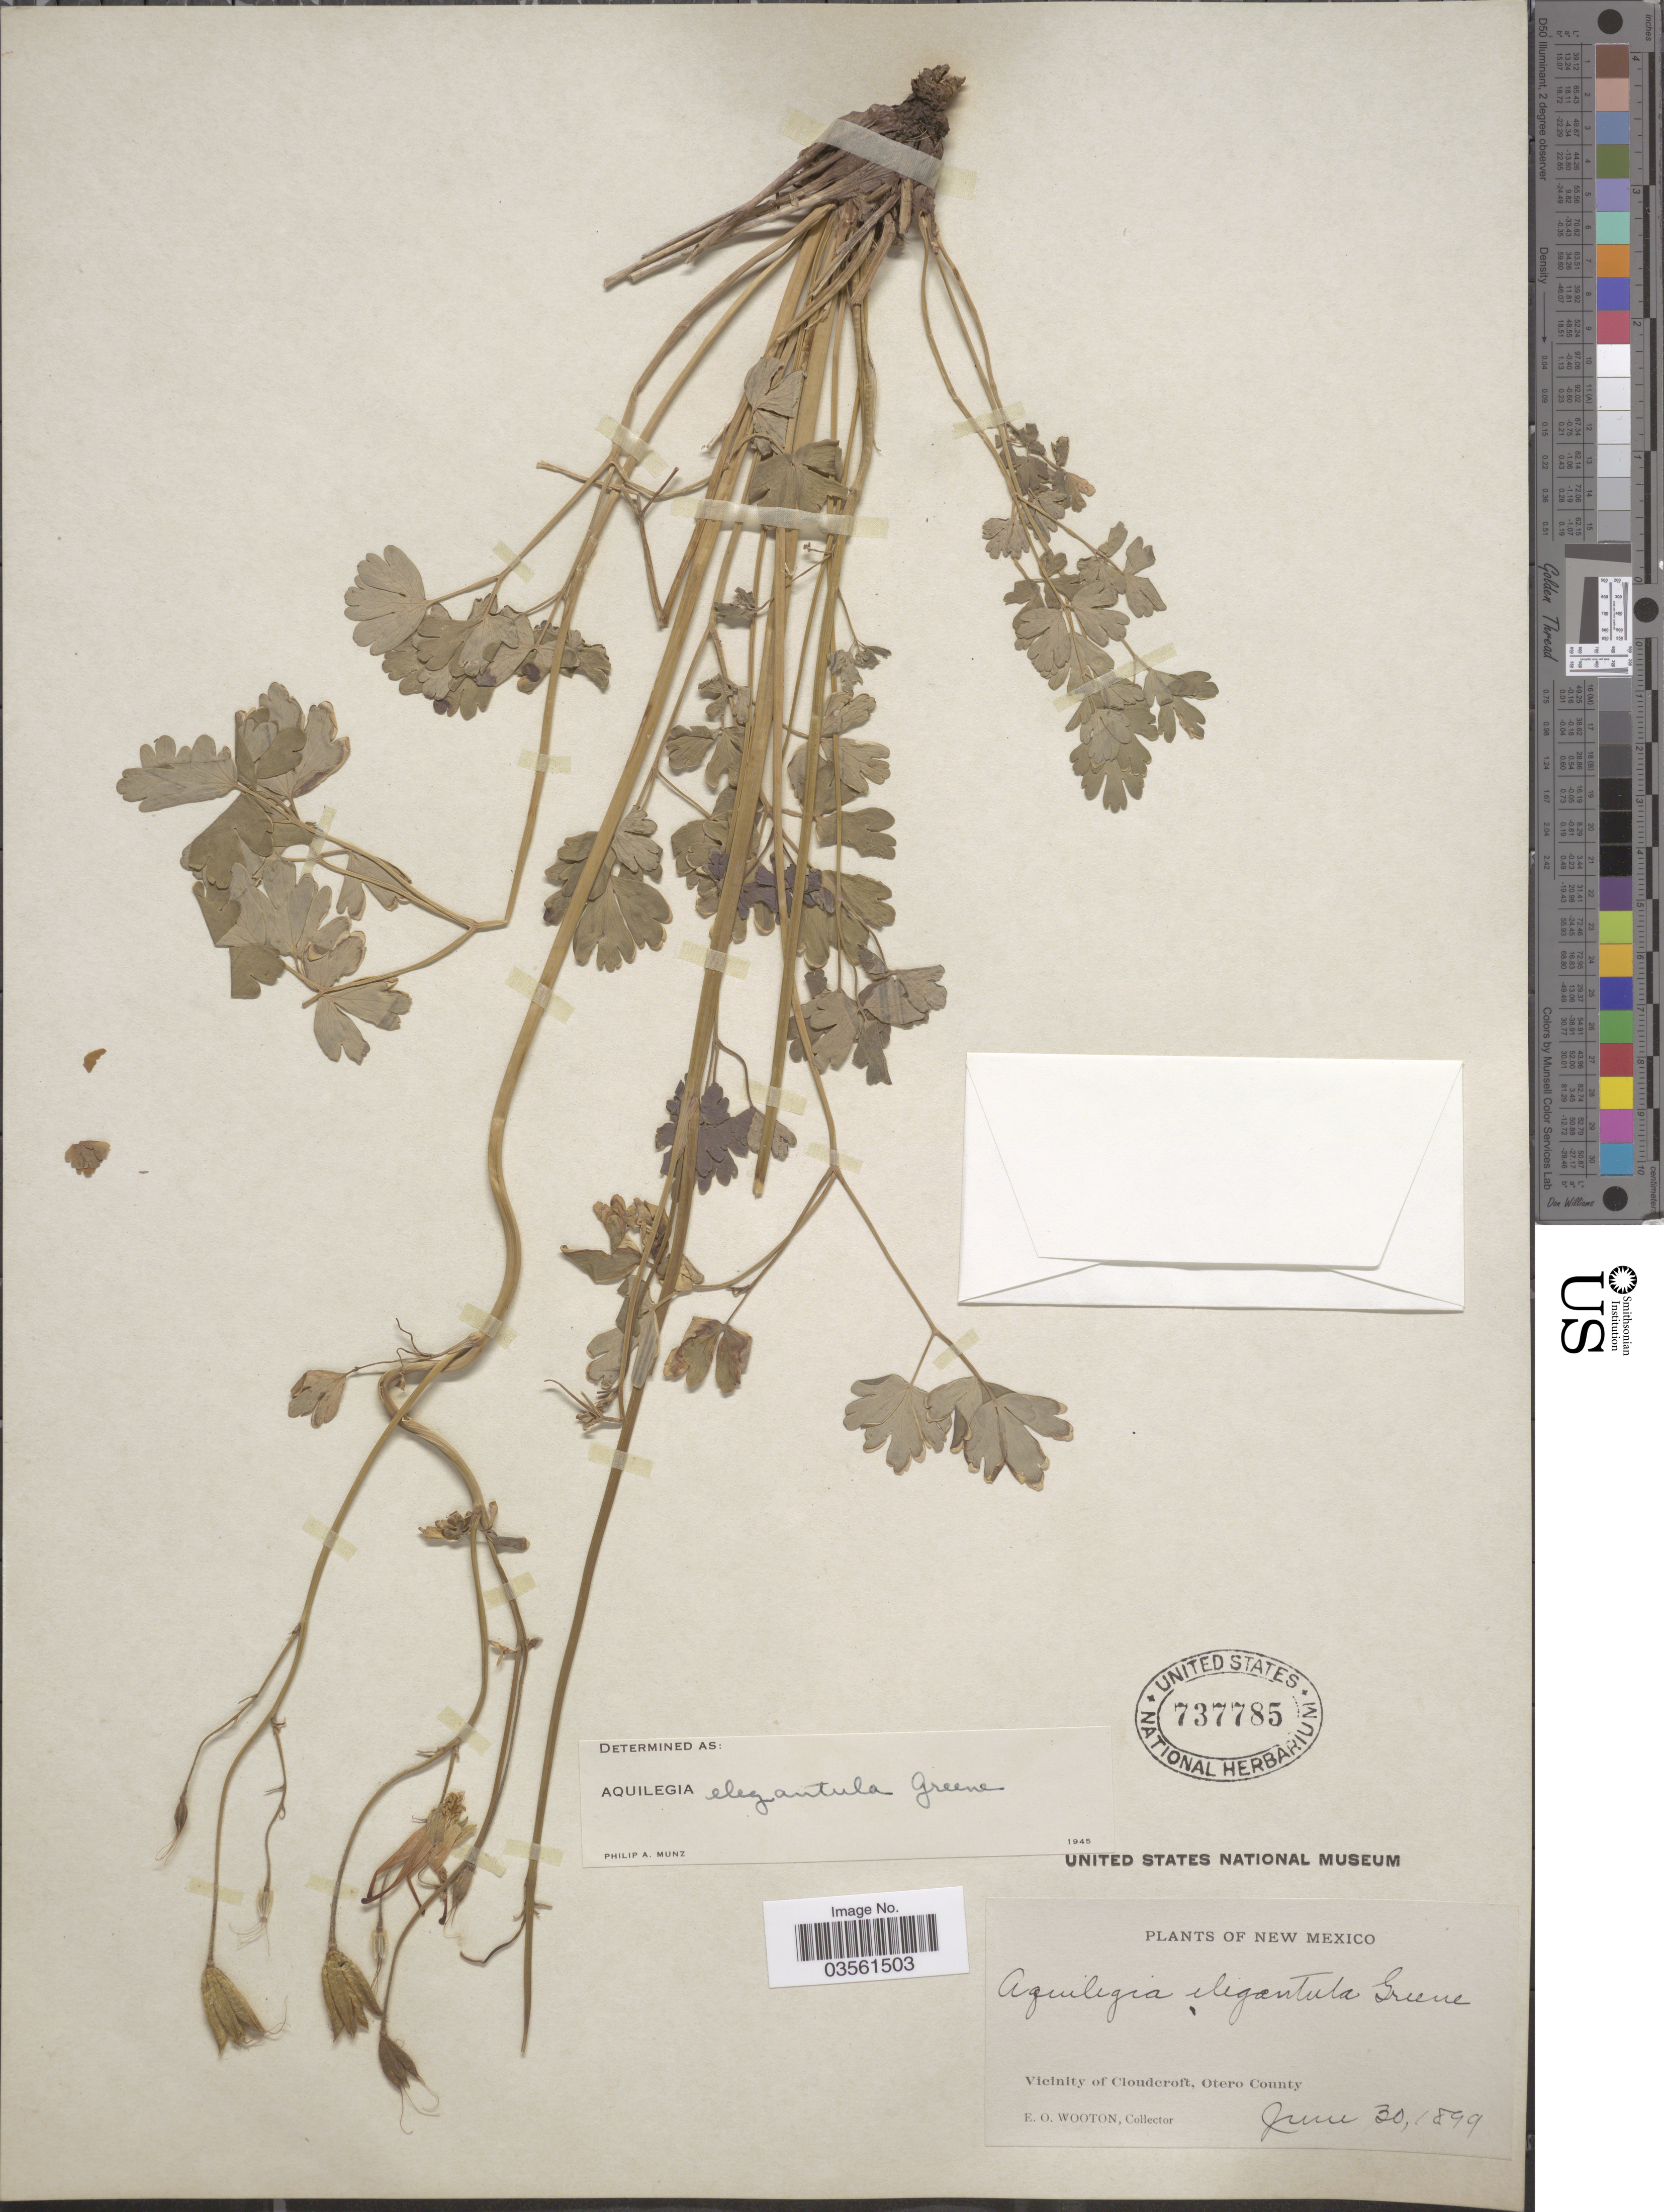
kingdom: Plantae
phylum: Tracheophyta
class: Magnoliopsida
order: Ranunculales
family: Ranunculaceae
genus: Aquilegia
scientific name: Aquilegia elegantula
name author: Greene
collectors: E. O. Wooton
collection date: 1899-06-30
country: United States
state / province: New Mexico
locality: Vicinity of Cloudcroft, Otero County.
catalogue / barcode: US 737785